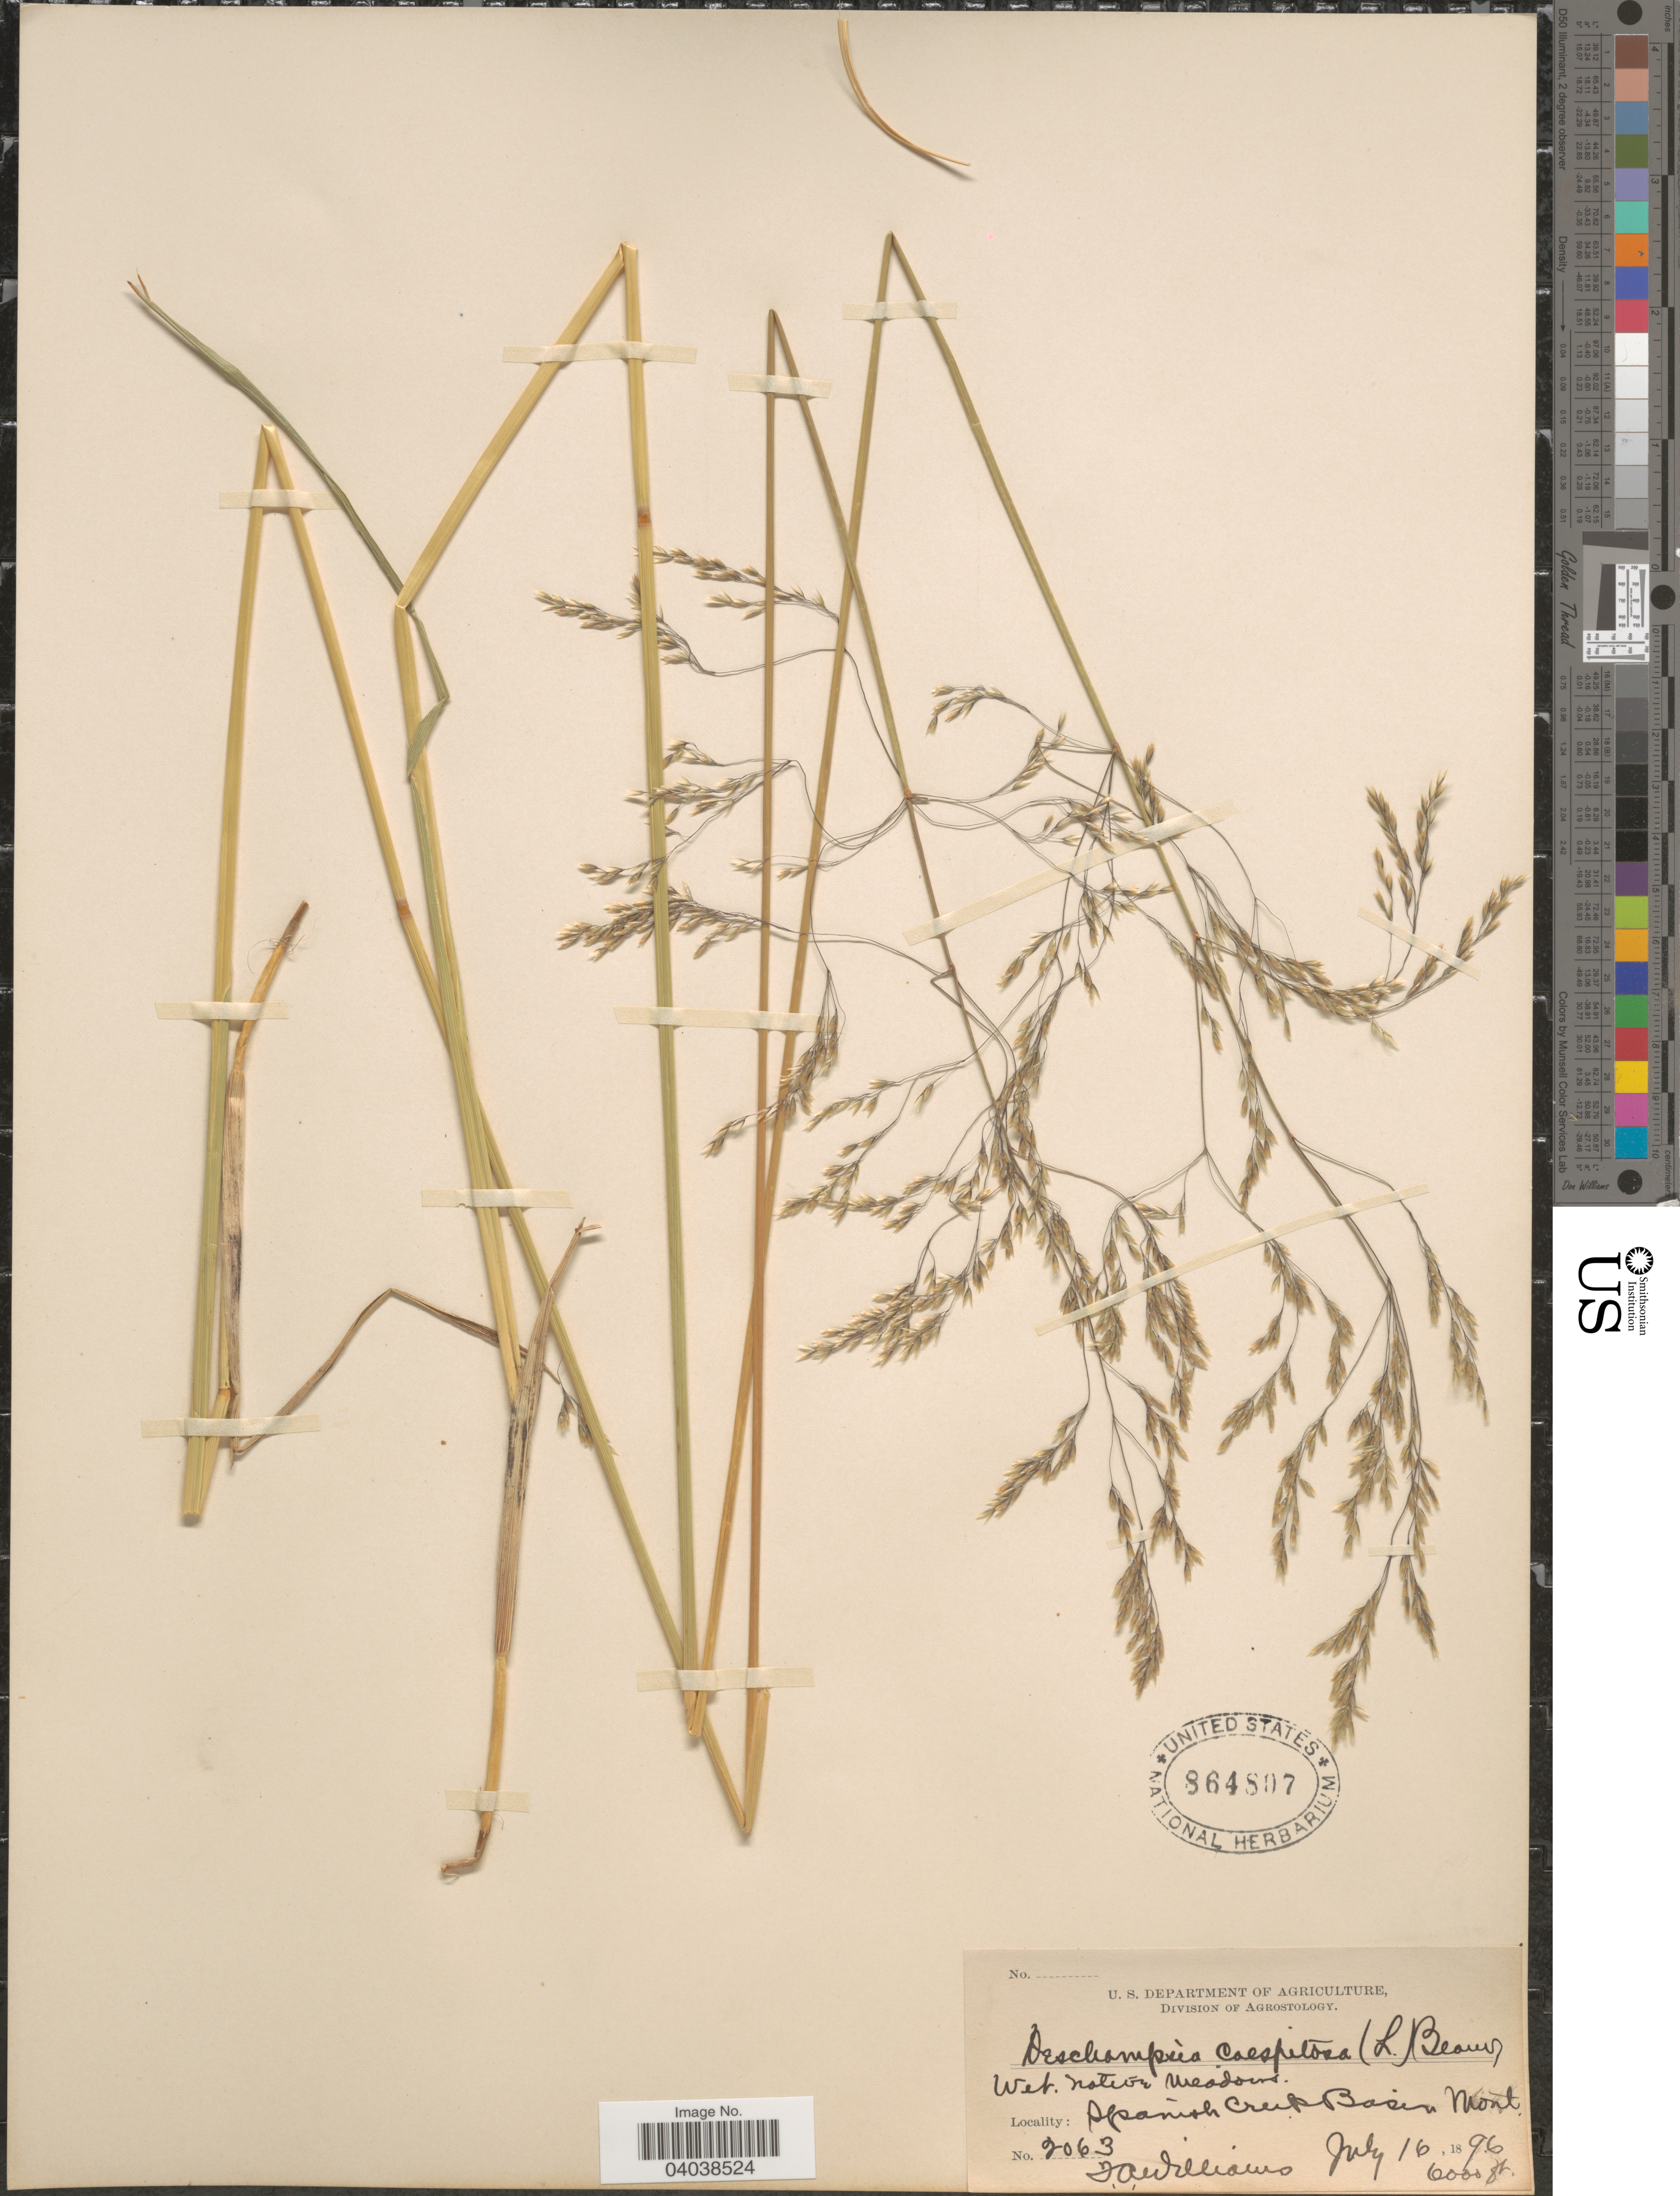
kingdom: Plantae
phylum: Tracheophyta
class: Liliopsida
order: Poales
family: Poaceae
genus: Deschampsia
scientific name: Deschampsia cespitosa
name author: (L.) P. Beauv.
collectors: J. A. Williams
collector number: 2063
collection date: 1896-07-16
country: United States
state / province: Montana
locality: Spanish Creek Basin.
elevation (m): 1829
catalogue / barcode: US 864807